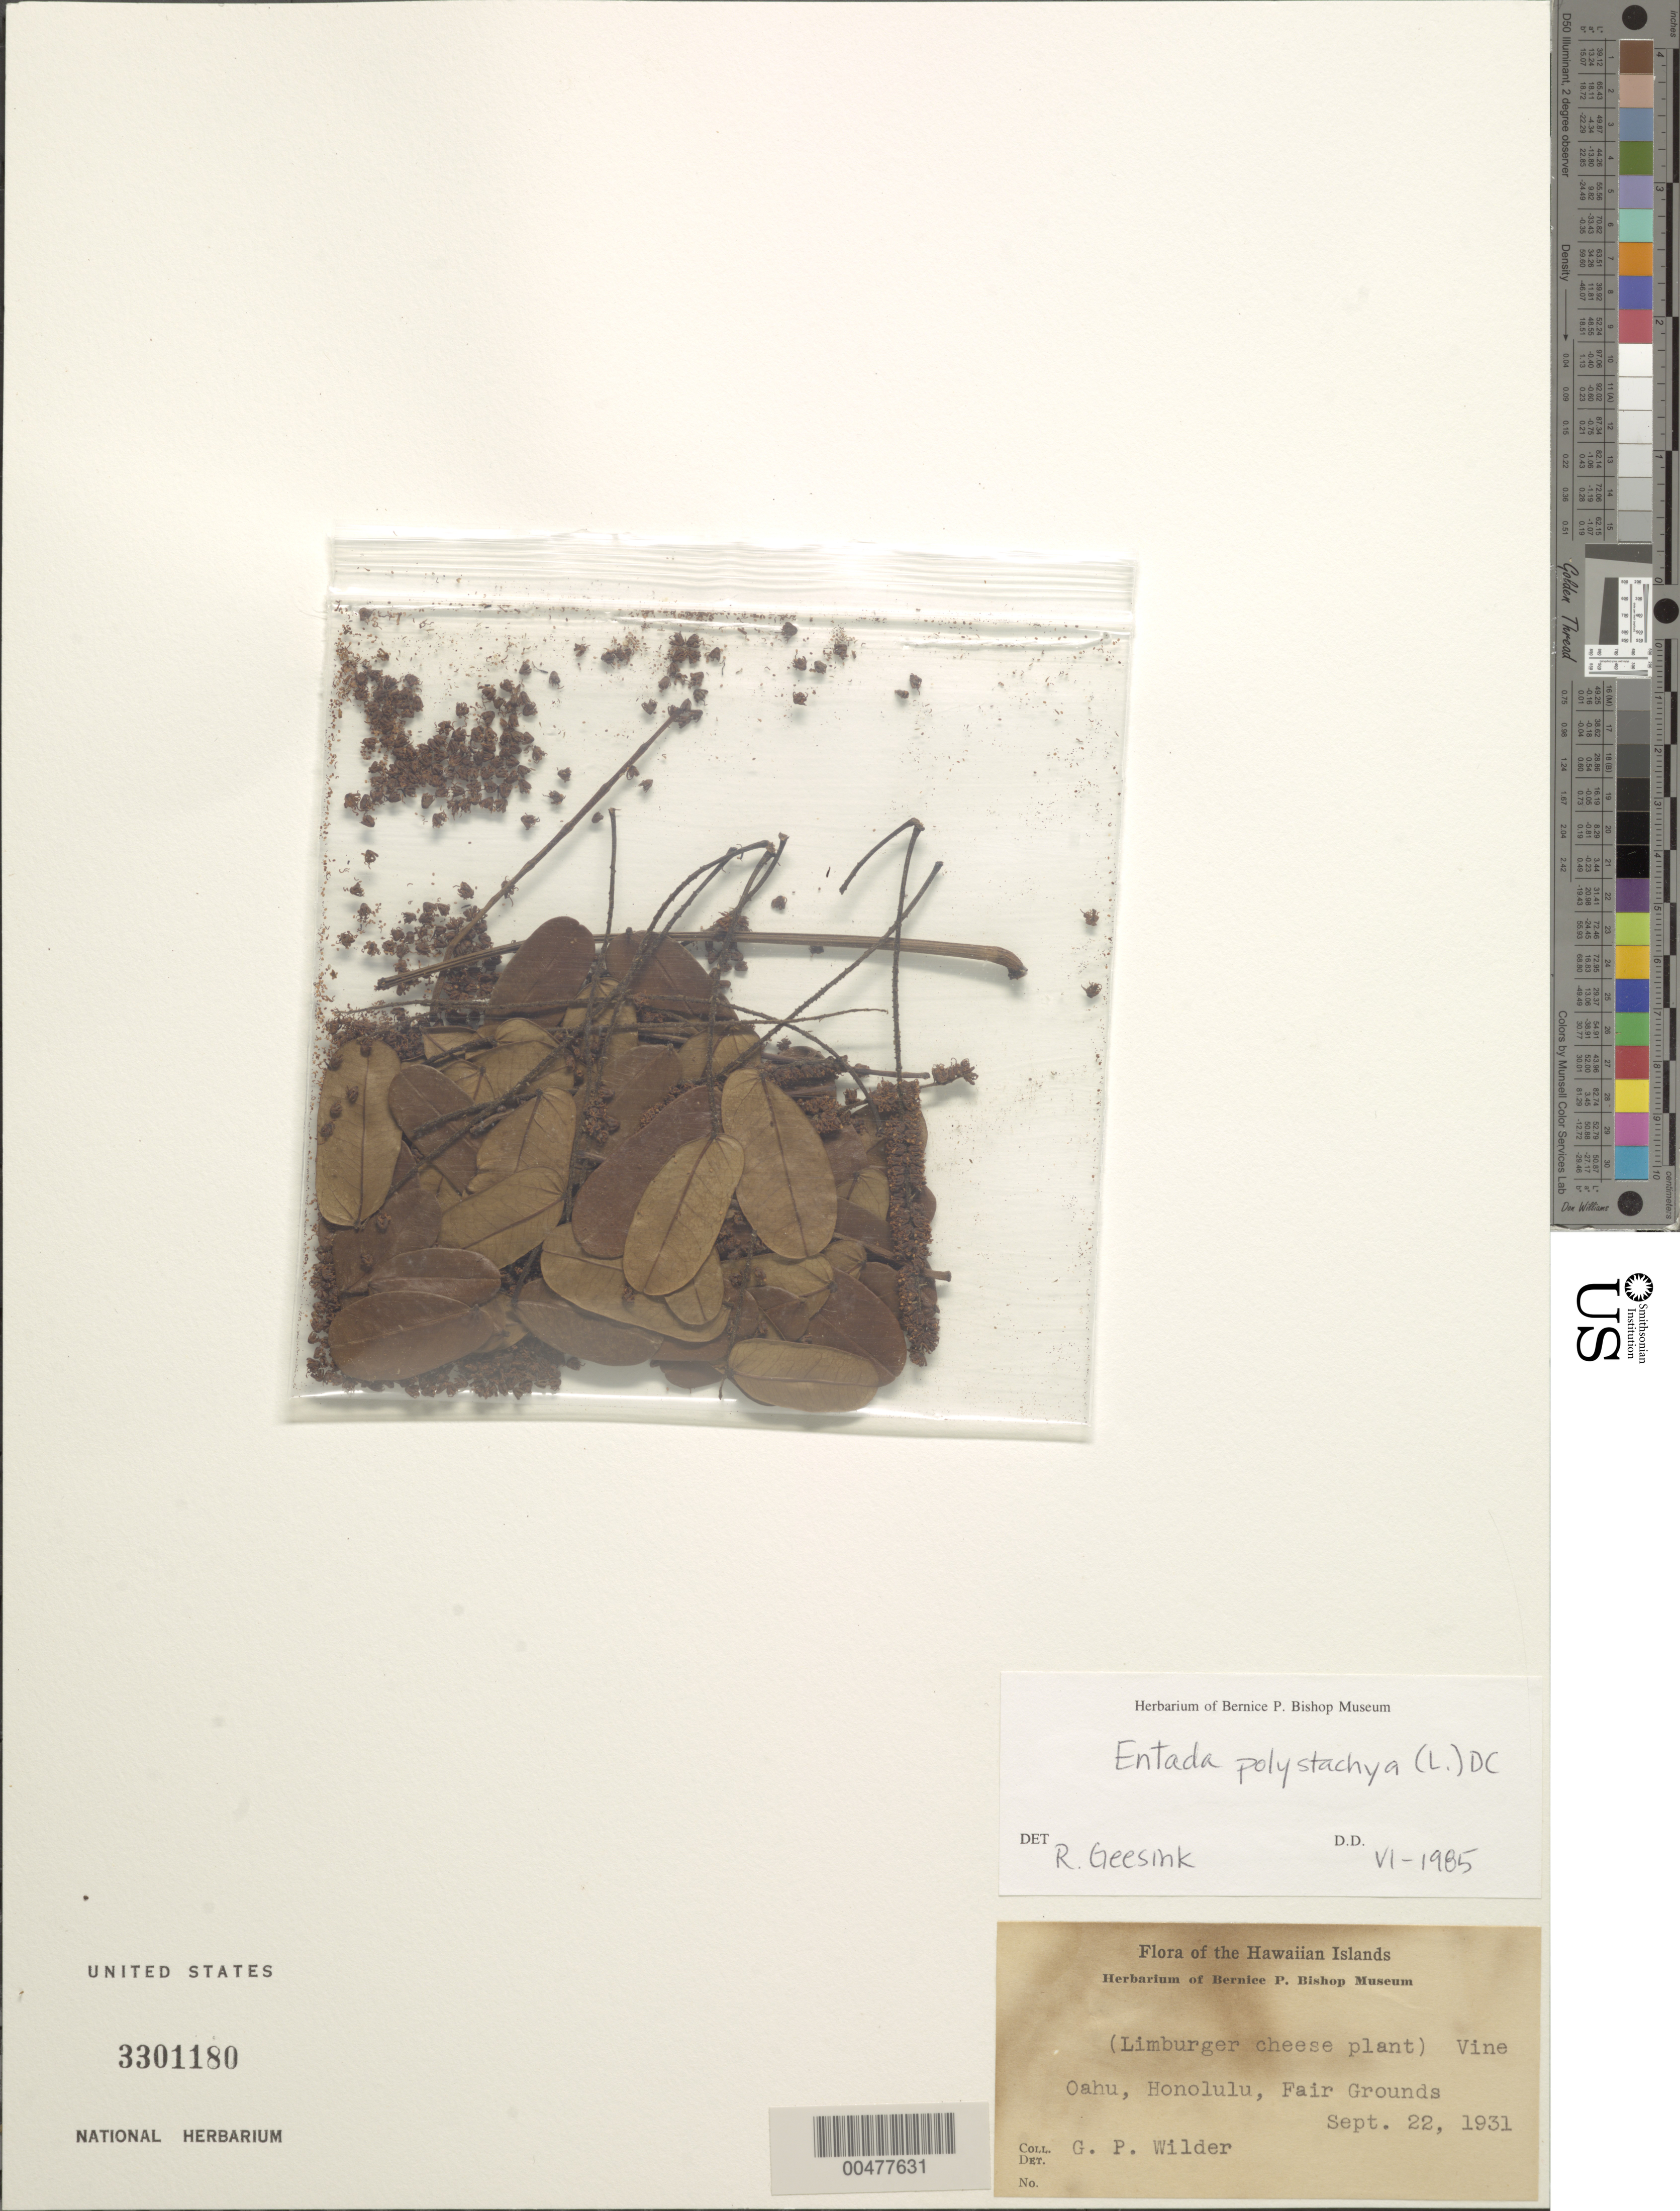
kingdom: Plantae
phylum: Tracheophyta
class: Magnoliopsida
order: Fabales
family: Fabaceae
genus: Entada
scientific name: Entada polystachya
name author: (L.) DC.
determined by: Geesink, R.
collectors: G. Wilder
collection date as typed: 22 Sep 1931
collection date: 1931-09-22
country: United States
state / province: Hawaii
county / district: Honolulu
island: Oahu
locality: Honolulu, fair grounds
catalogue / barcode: US 3301180